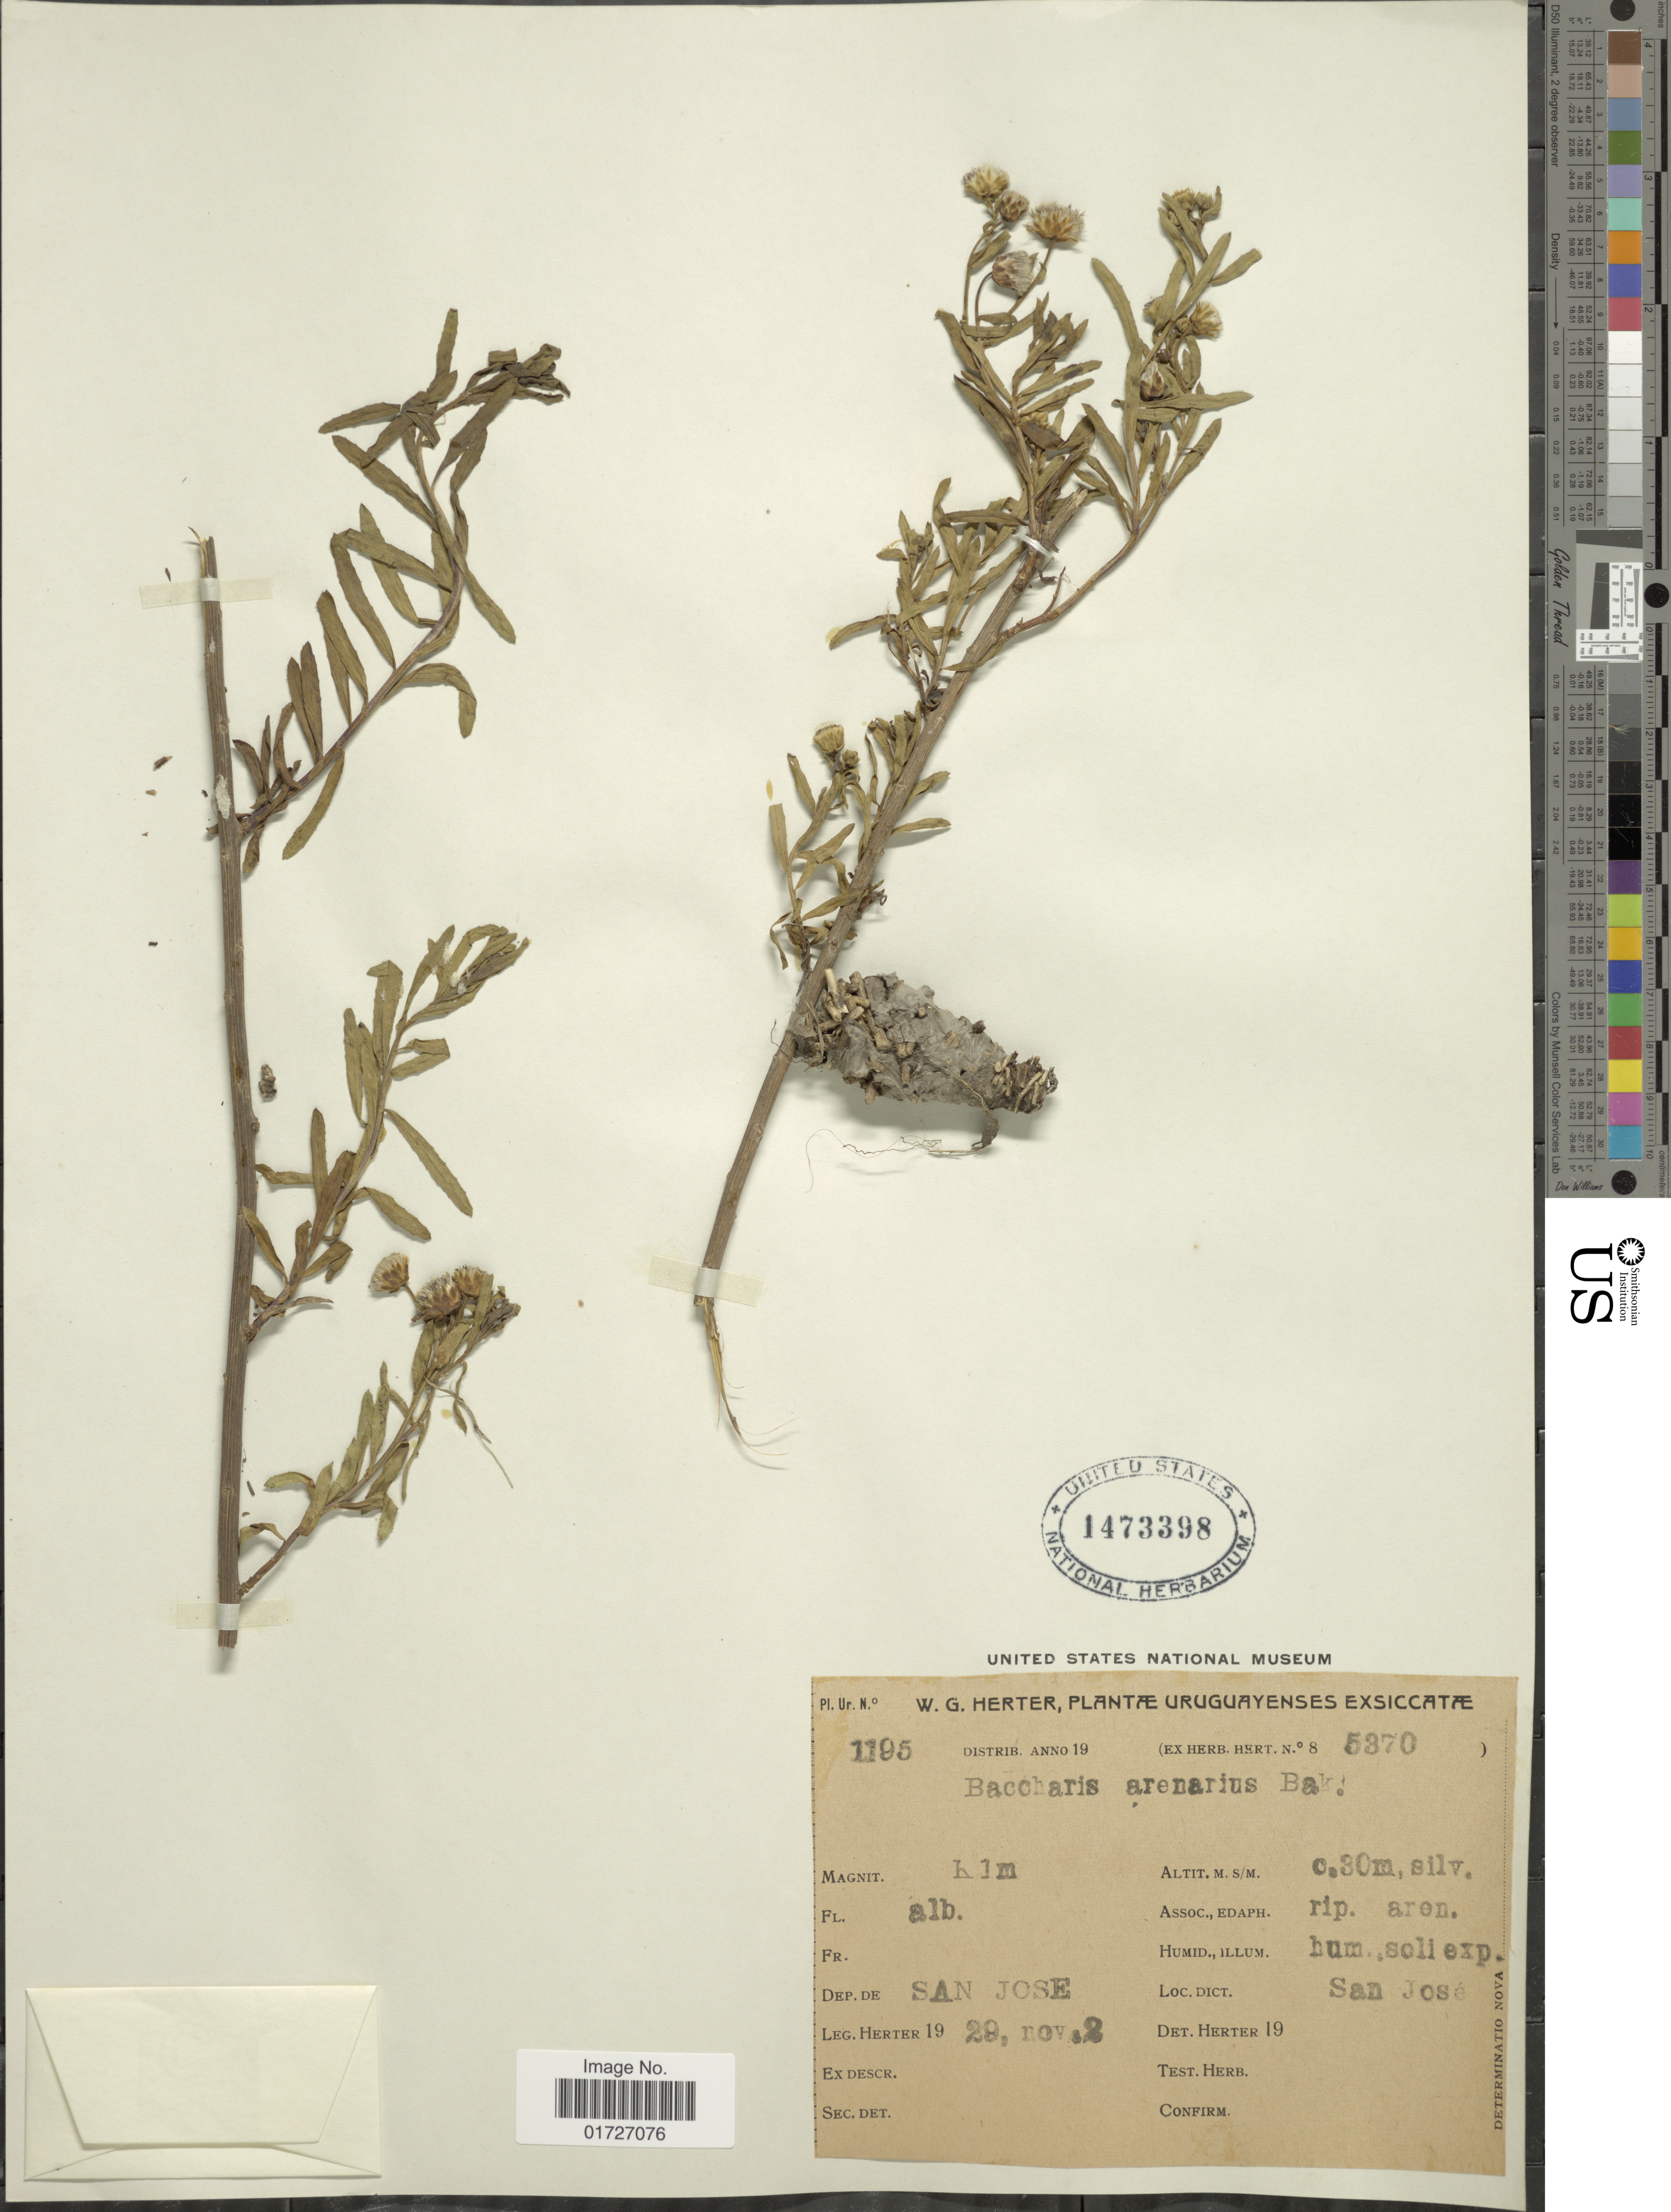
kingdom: Plantae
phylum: Tracheophyta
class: Magnoliopsida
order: Asterales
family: Asteraceae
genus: Baccharis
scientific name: Baccharis arenaria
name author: Baker in Mart.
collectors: W. G. Herter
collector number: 1195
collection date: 1929-11-02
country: Uruguay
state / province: San Jose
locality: San Jose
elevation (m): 30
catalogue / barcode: US 1473398